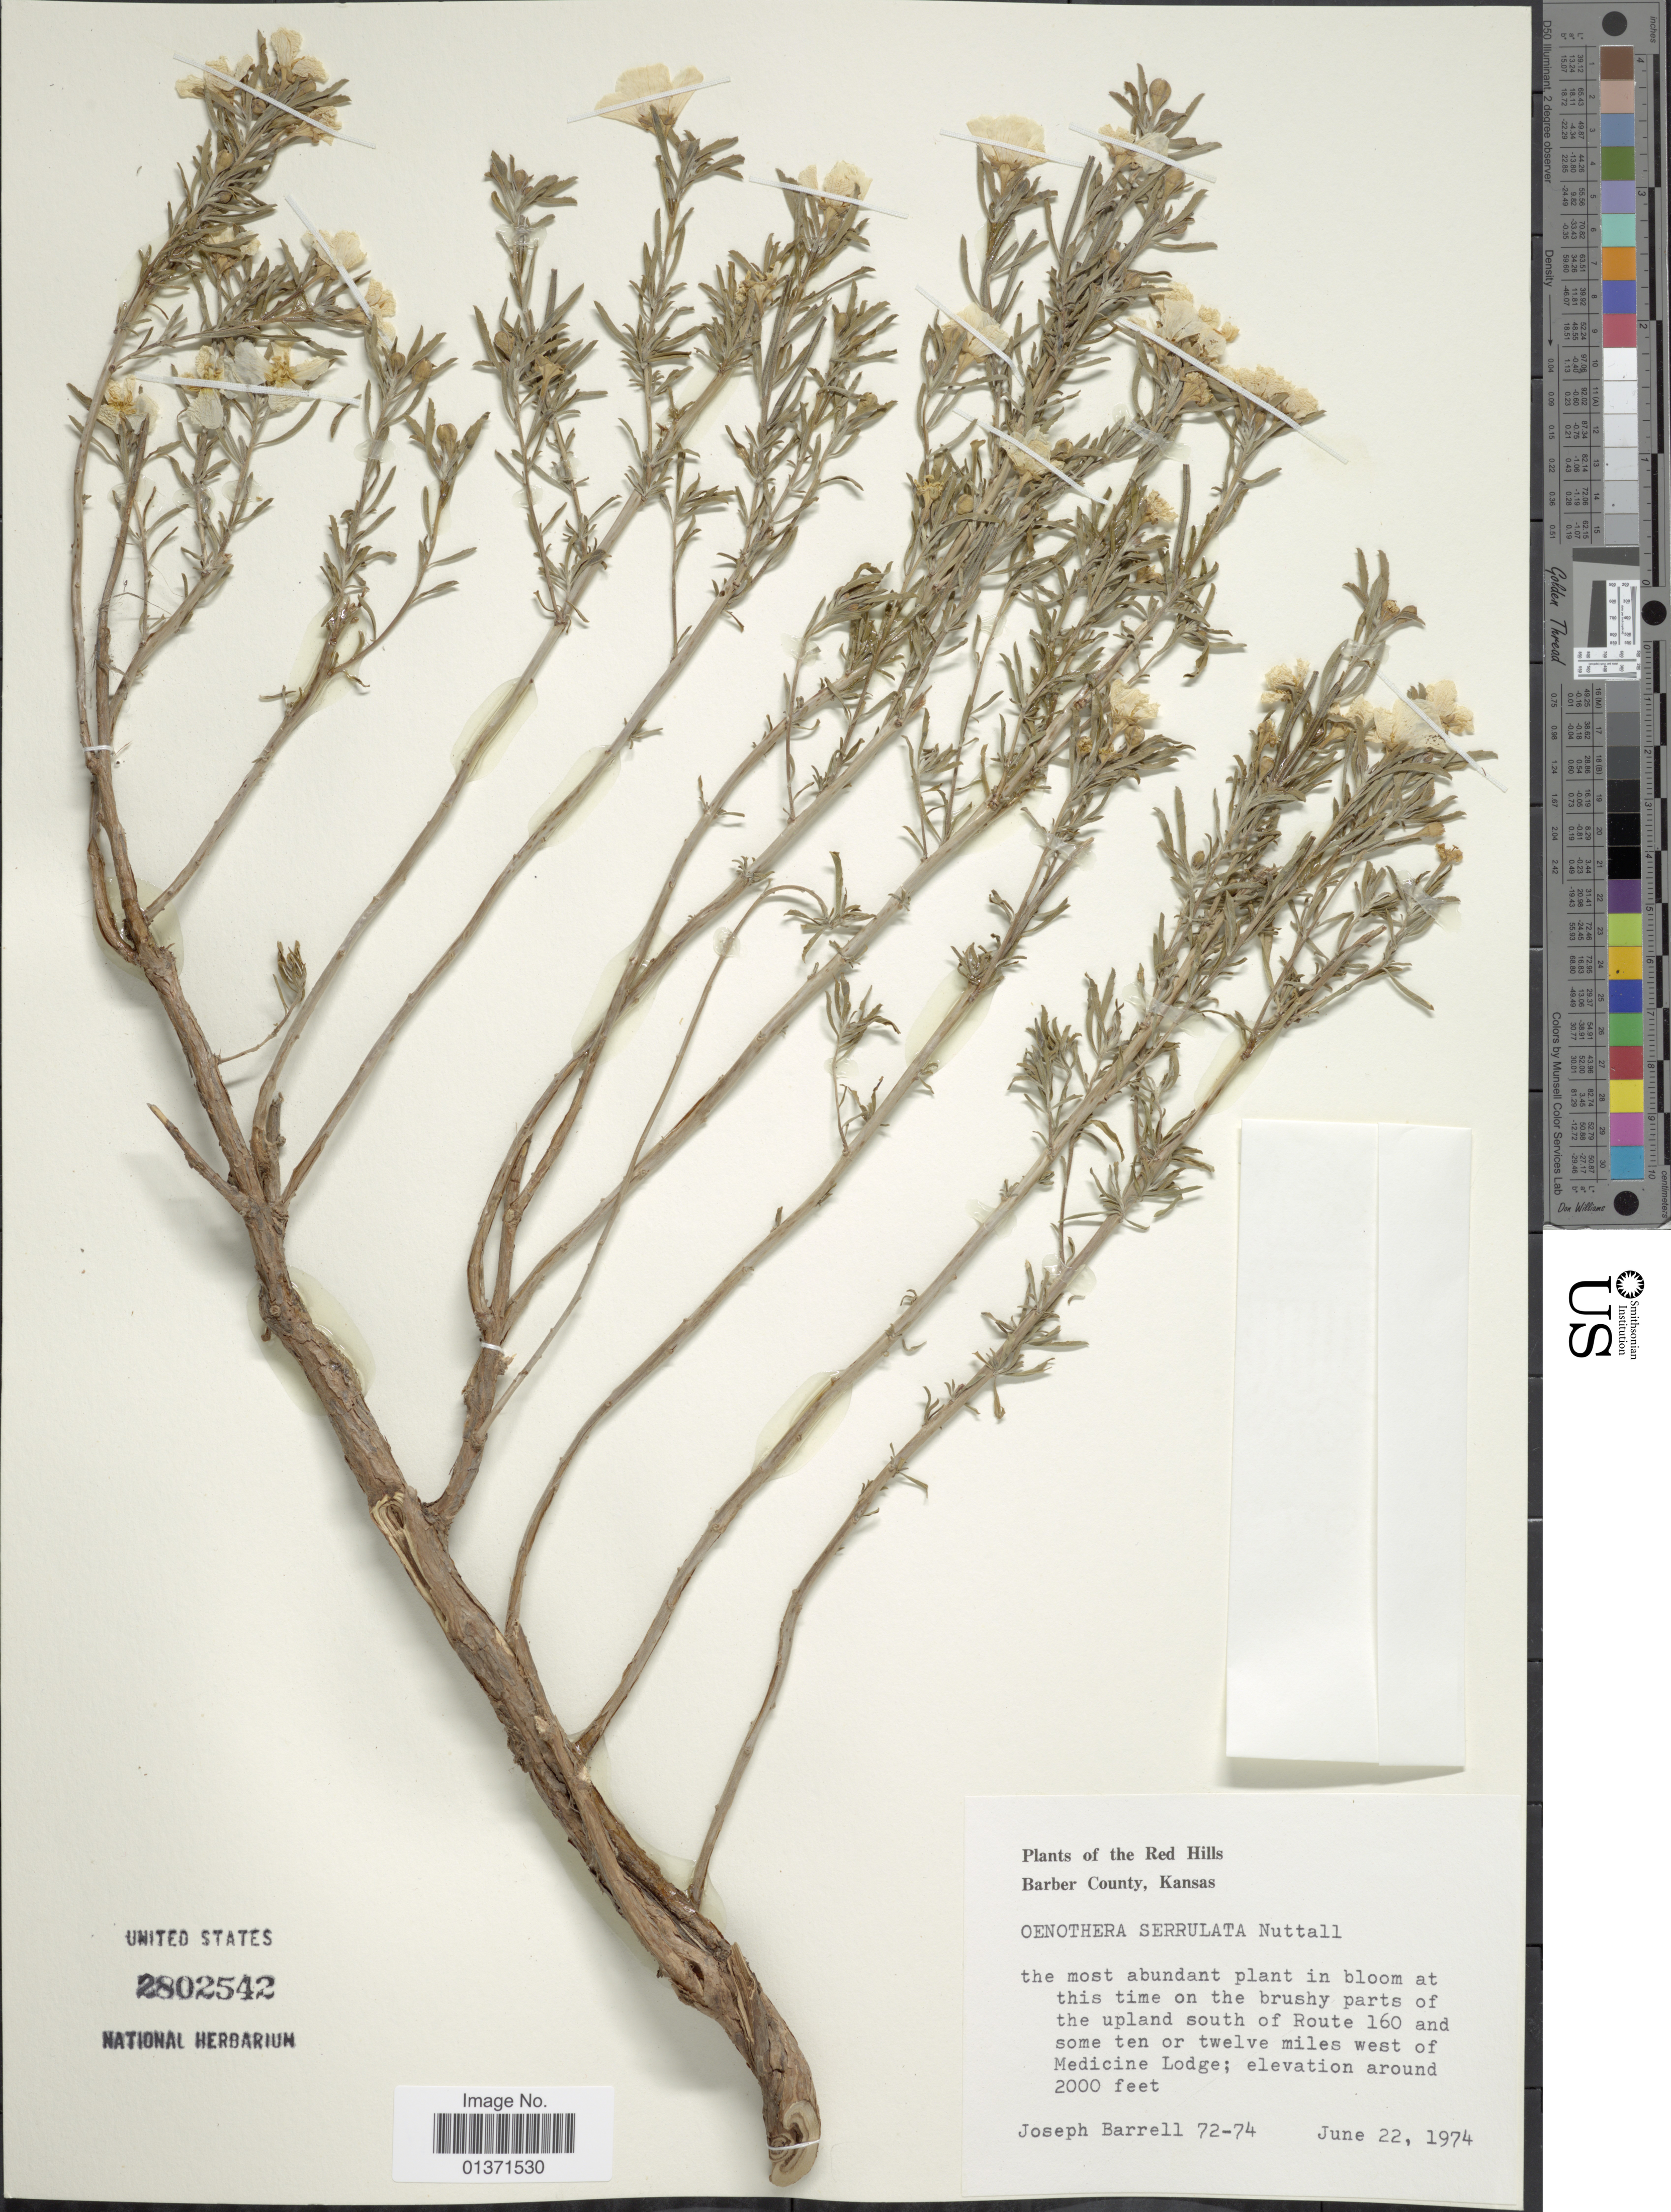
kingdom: Plantae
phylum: Tracheophyta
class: Magnoliopsida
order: Myrtales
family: Onagraceae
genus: Oenothera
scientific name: Oenothera serrulata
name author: Nutt.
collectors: J. Barrell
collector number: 72-74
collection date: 1974-06-22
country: United States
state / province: Kansas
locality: Red Hills, Barber County, at this time on the brushy parts of the upland south of Route 160 and some ten or twelve miles west of Medicine Lodge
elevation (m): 610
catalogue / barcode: US 2802542